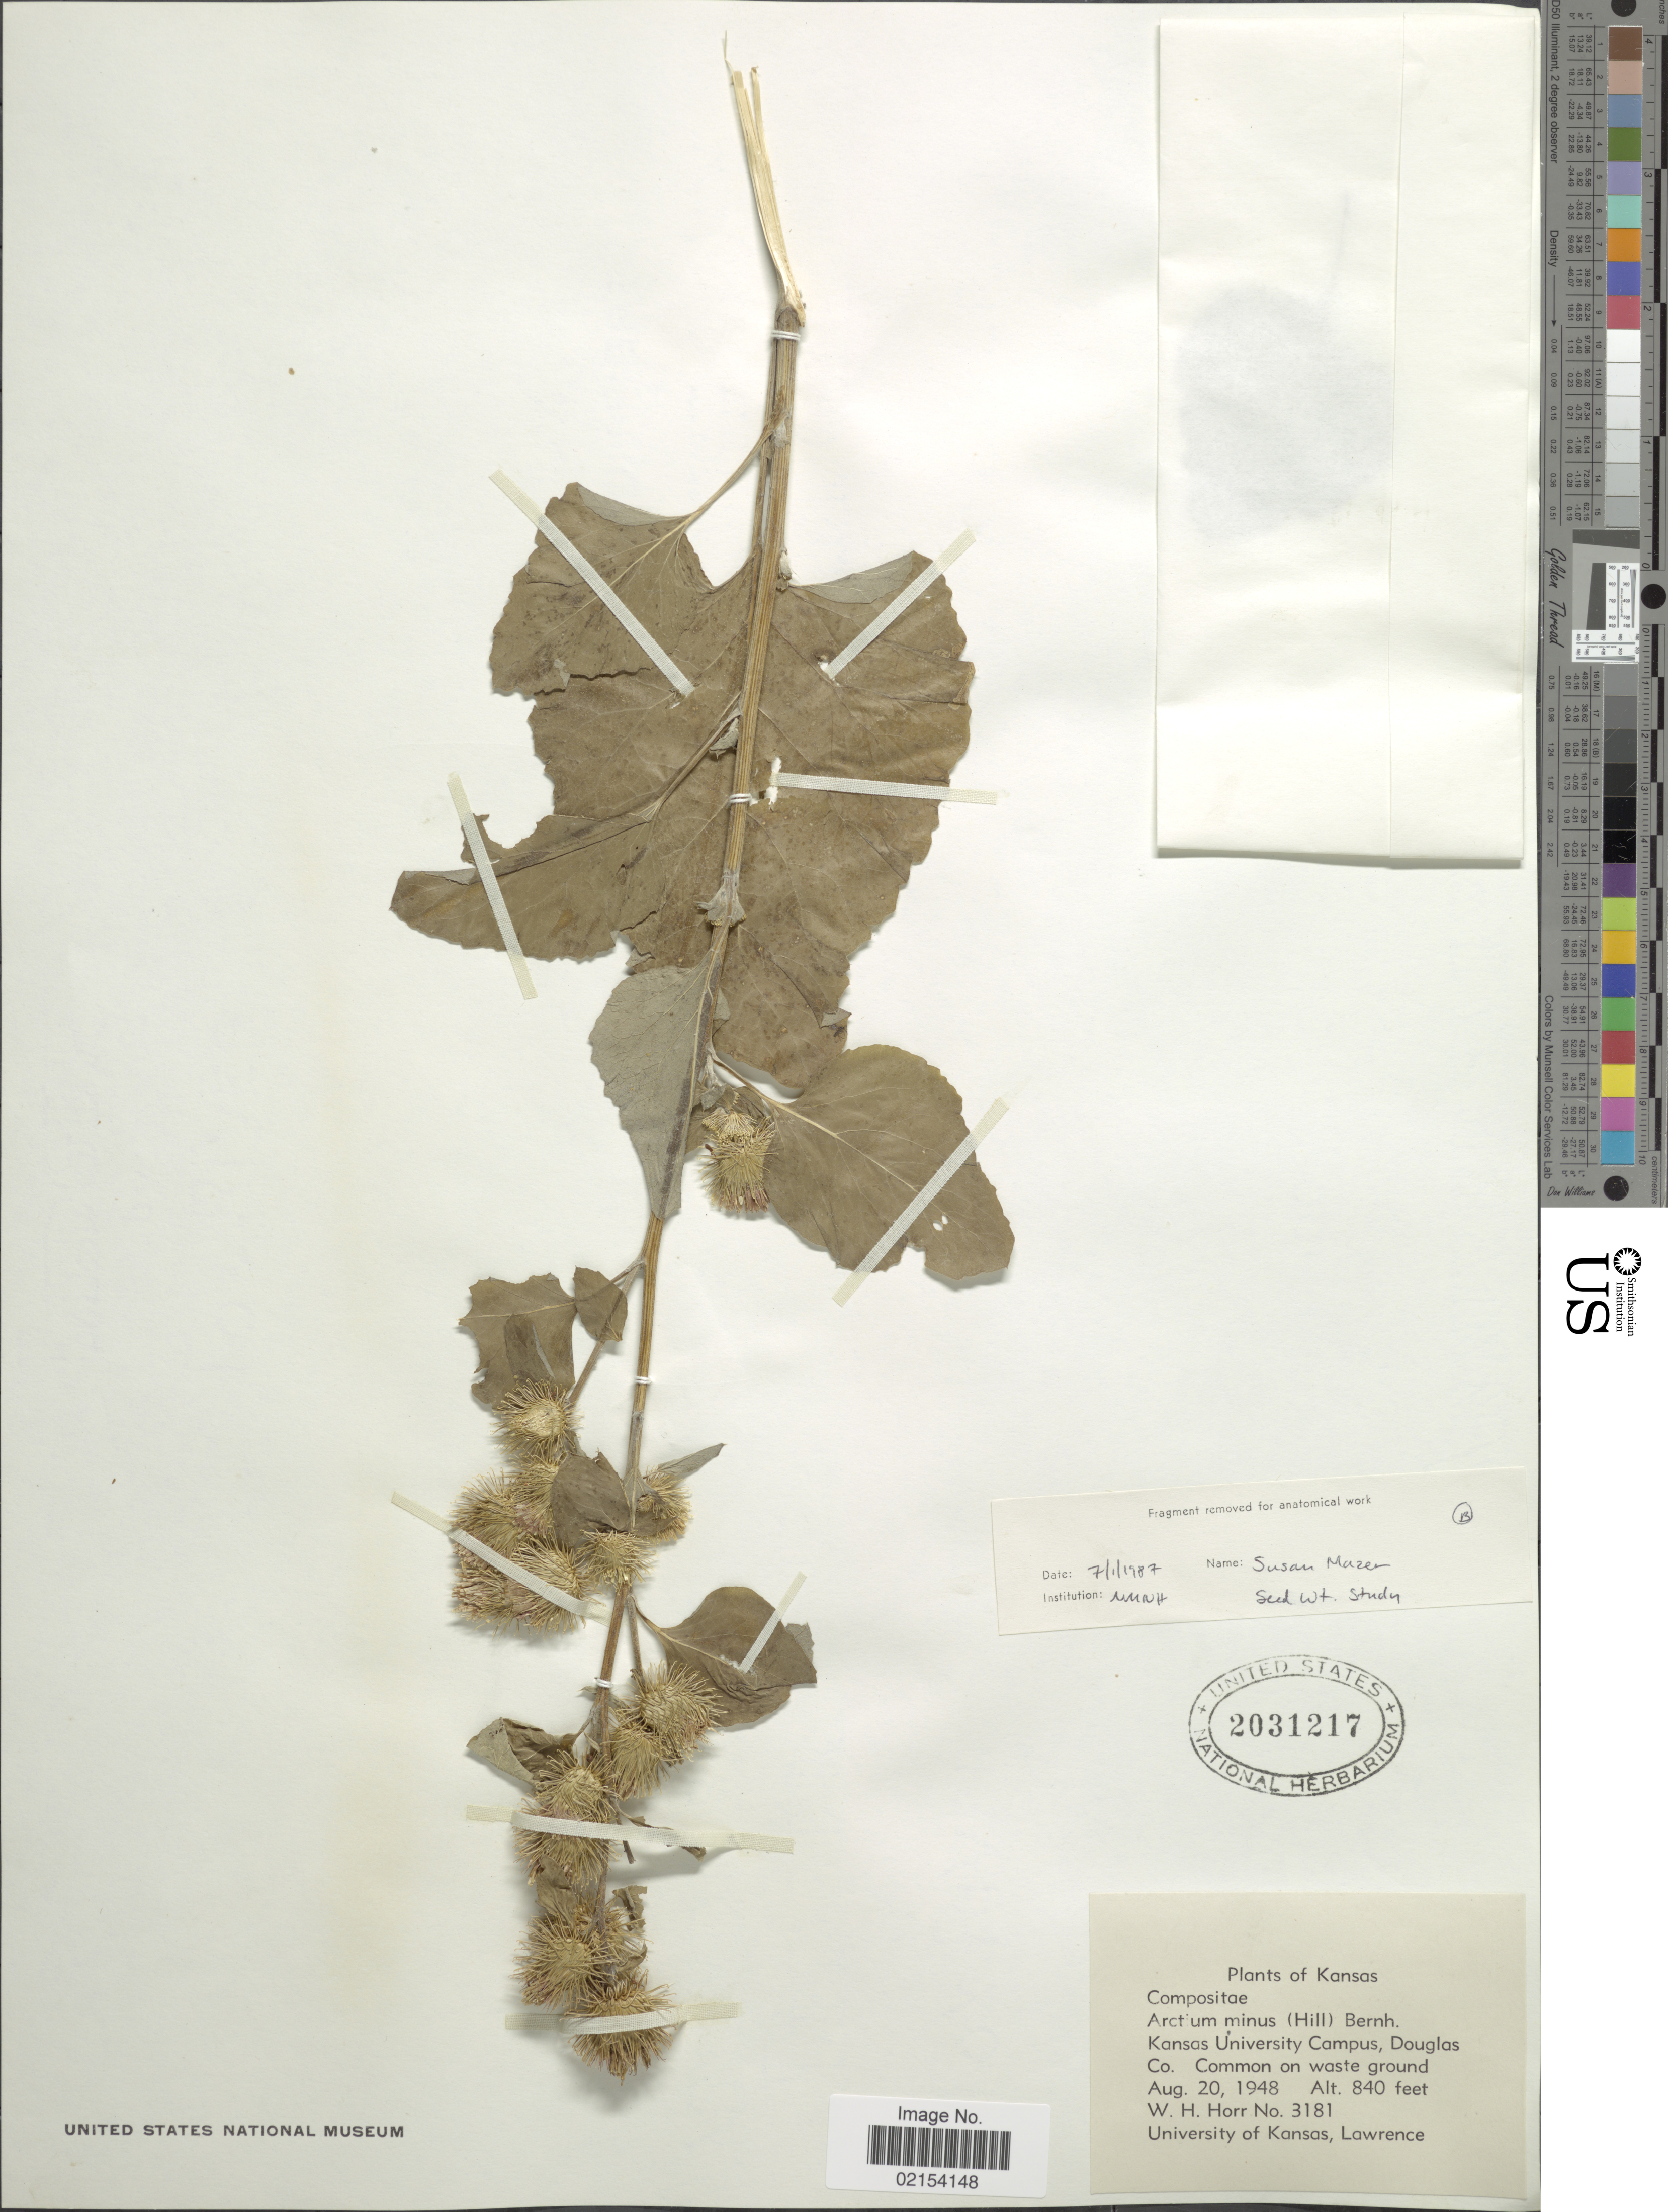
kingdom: Plantae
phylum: Tracheophyta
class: Magnoliopsida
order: Asterales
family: Asteraceae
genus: Arctium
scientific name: Arctium minus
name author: (Hill) Bernh.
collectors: W. H. Horr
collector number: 3181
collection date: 1948-08-20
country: United States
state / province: Kansas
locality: Kansas University Campus, Douglas Co.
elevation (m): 256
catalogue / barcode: US 2031217